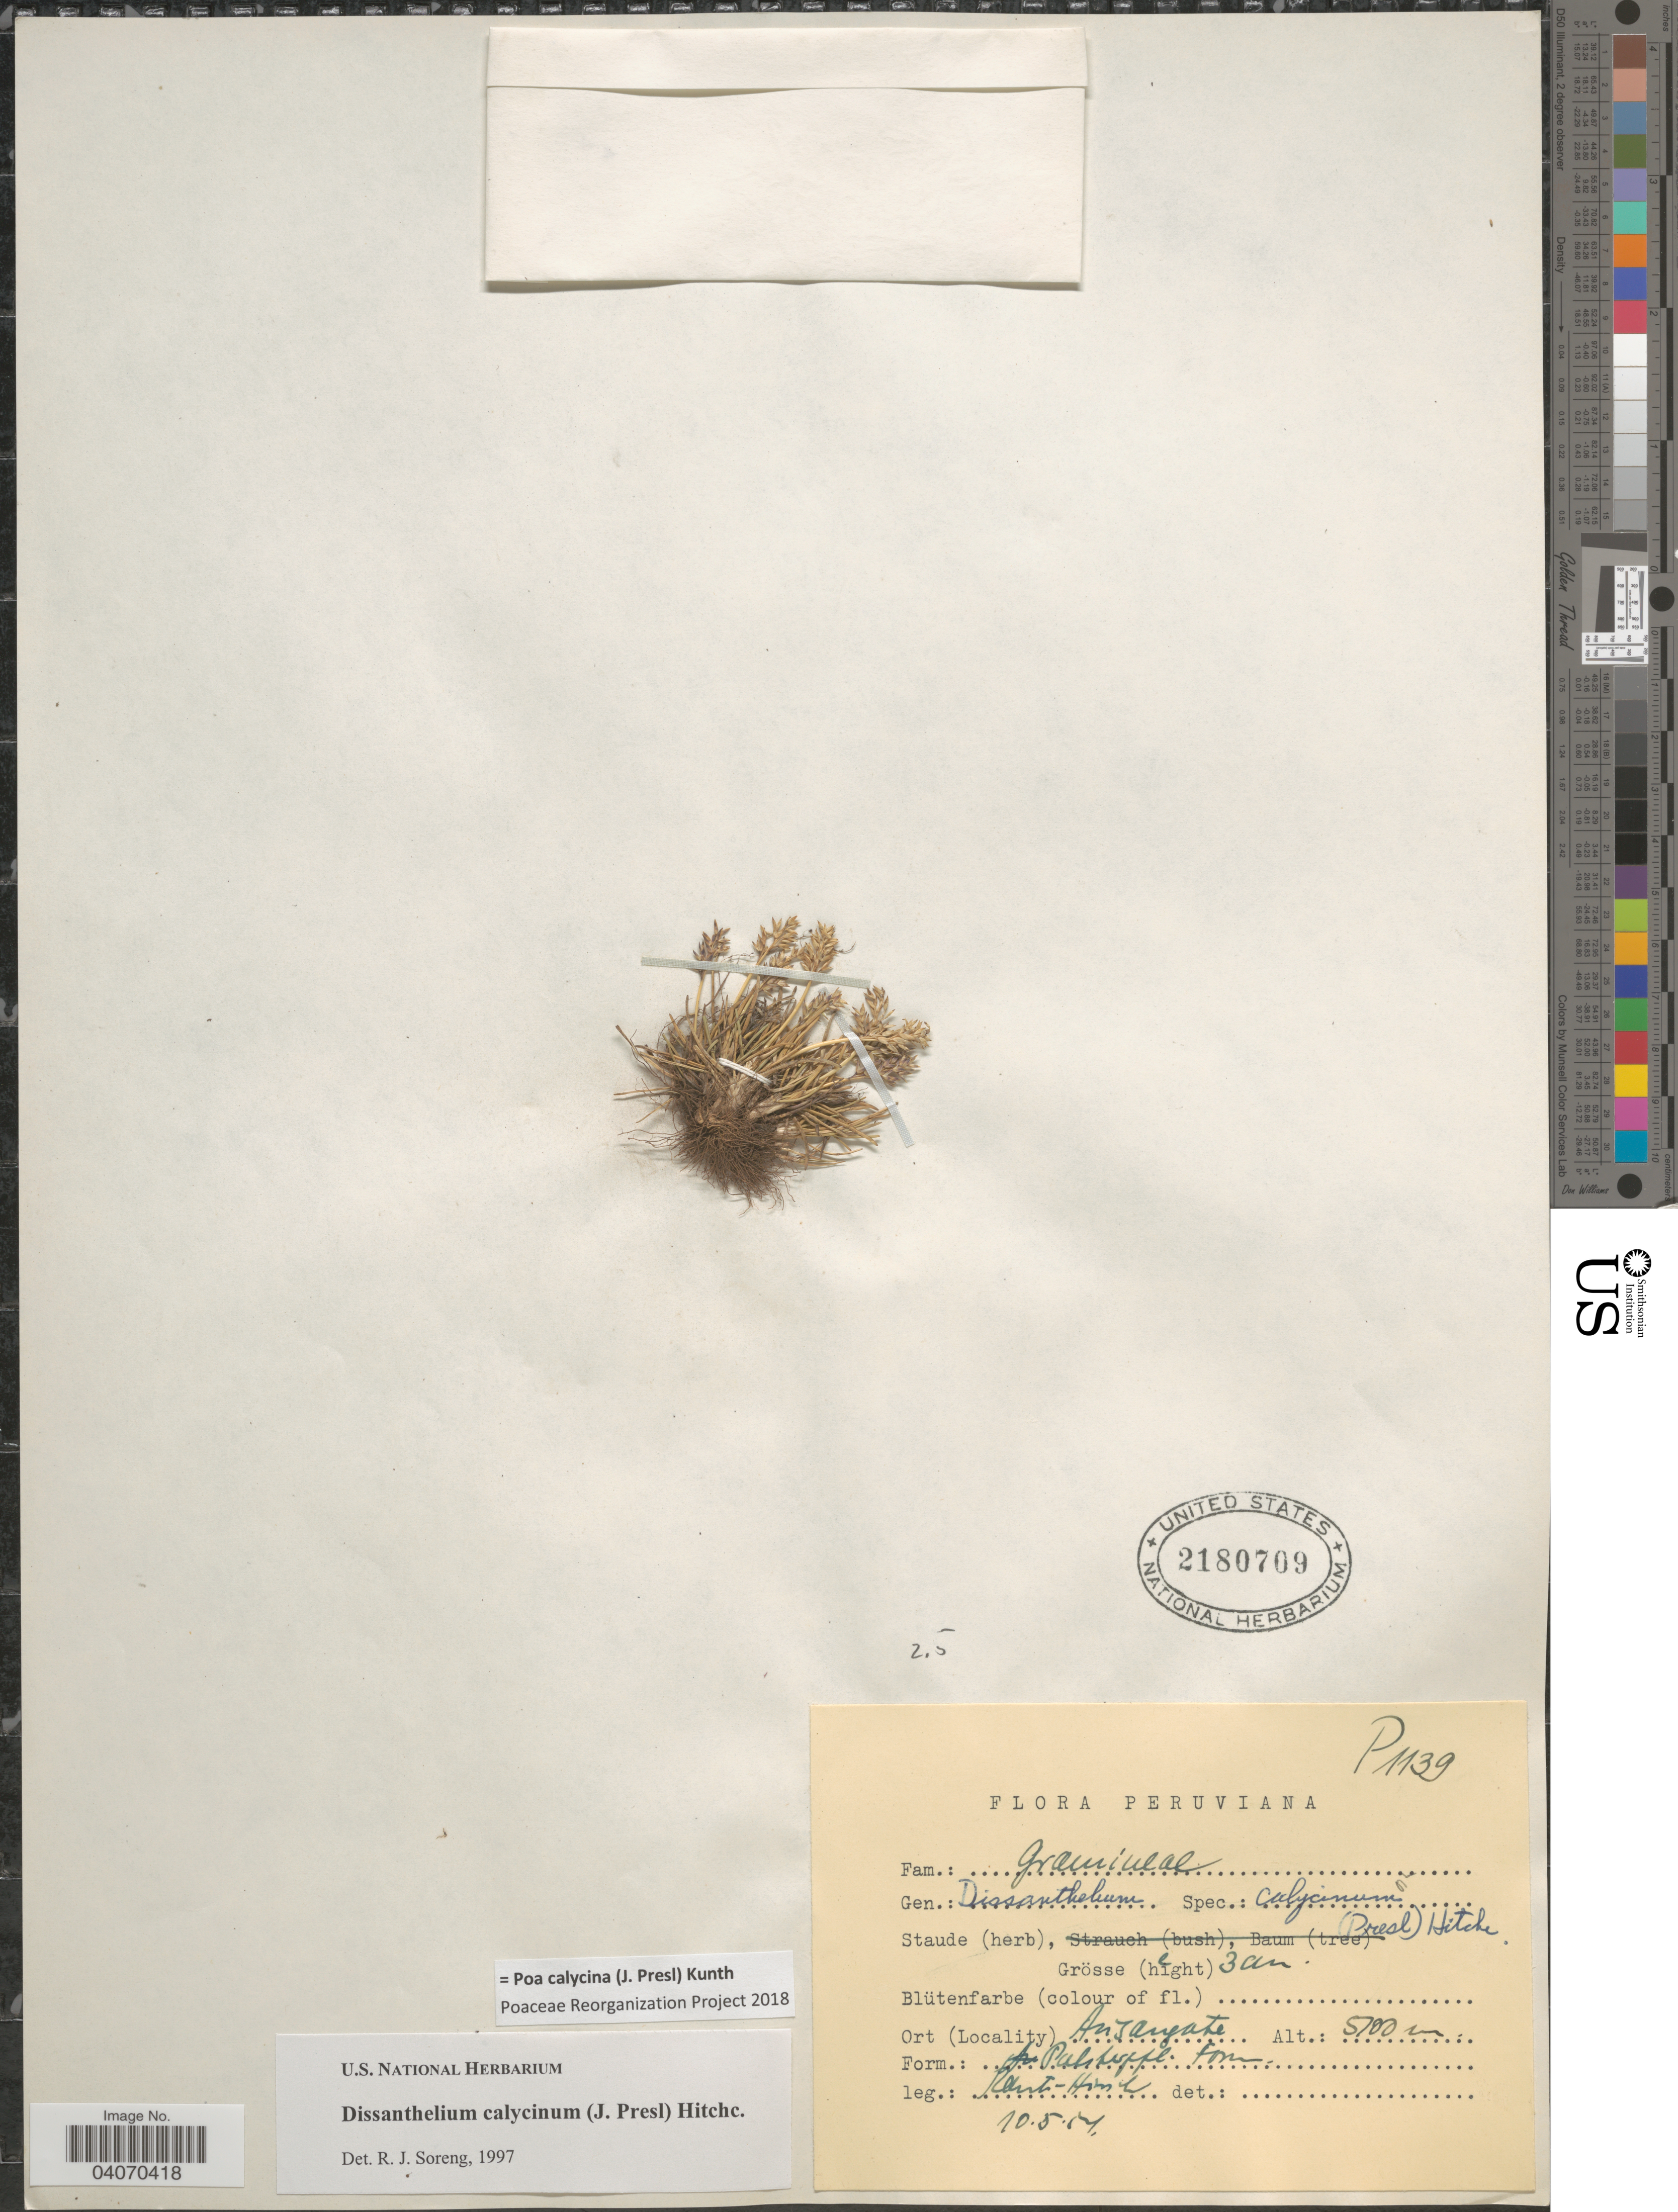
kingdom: Plantae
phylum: Tracheophyta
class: Liliopsida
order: Poales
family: Poaceae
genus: Poa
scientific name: Poa calycina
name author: (J. Presl) Kunth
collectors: -. Rauh & Hirsch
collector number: P1139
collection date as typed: Transcribed d/m/y: 10/5/54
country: Peru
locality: Ausangate.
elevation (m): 5100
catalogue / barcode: US 2180709